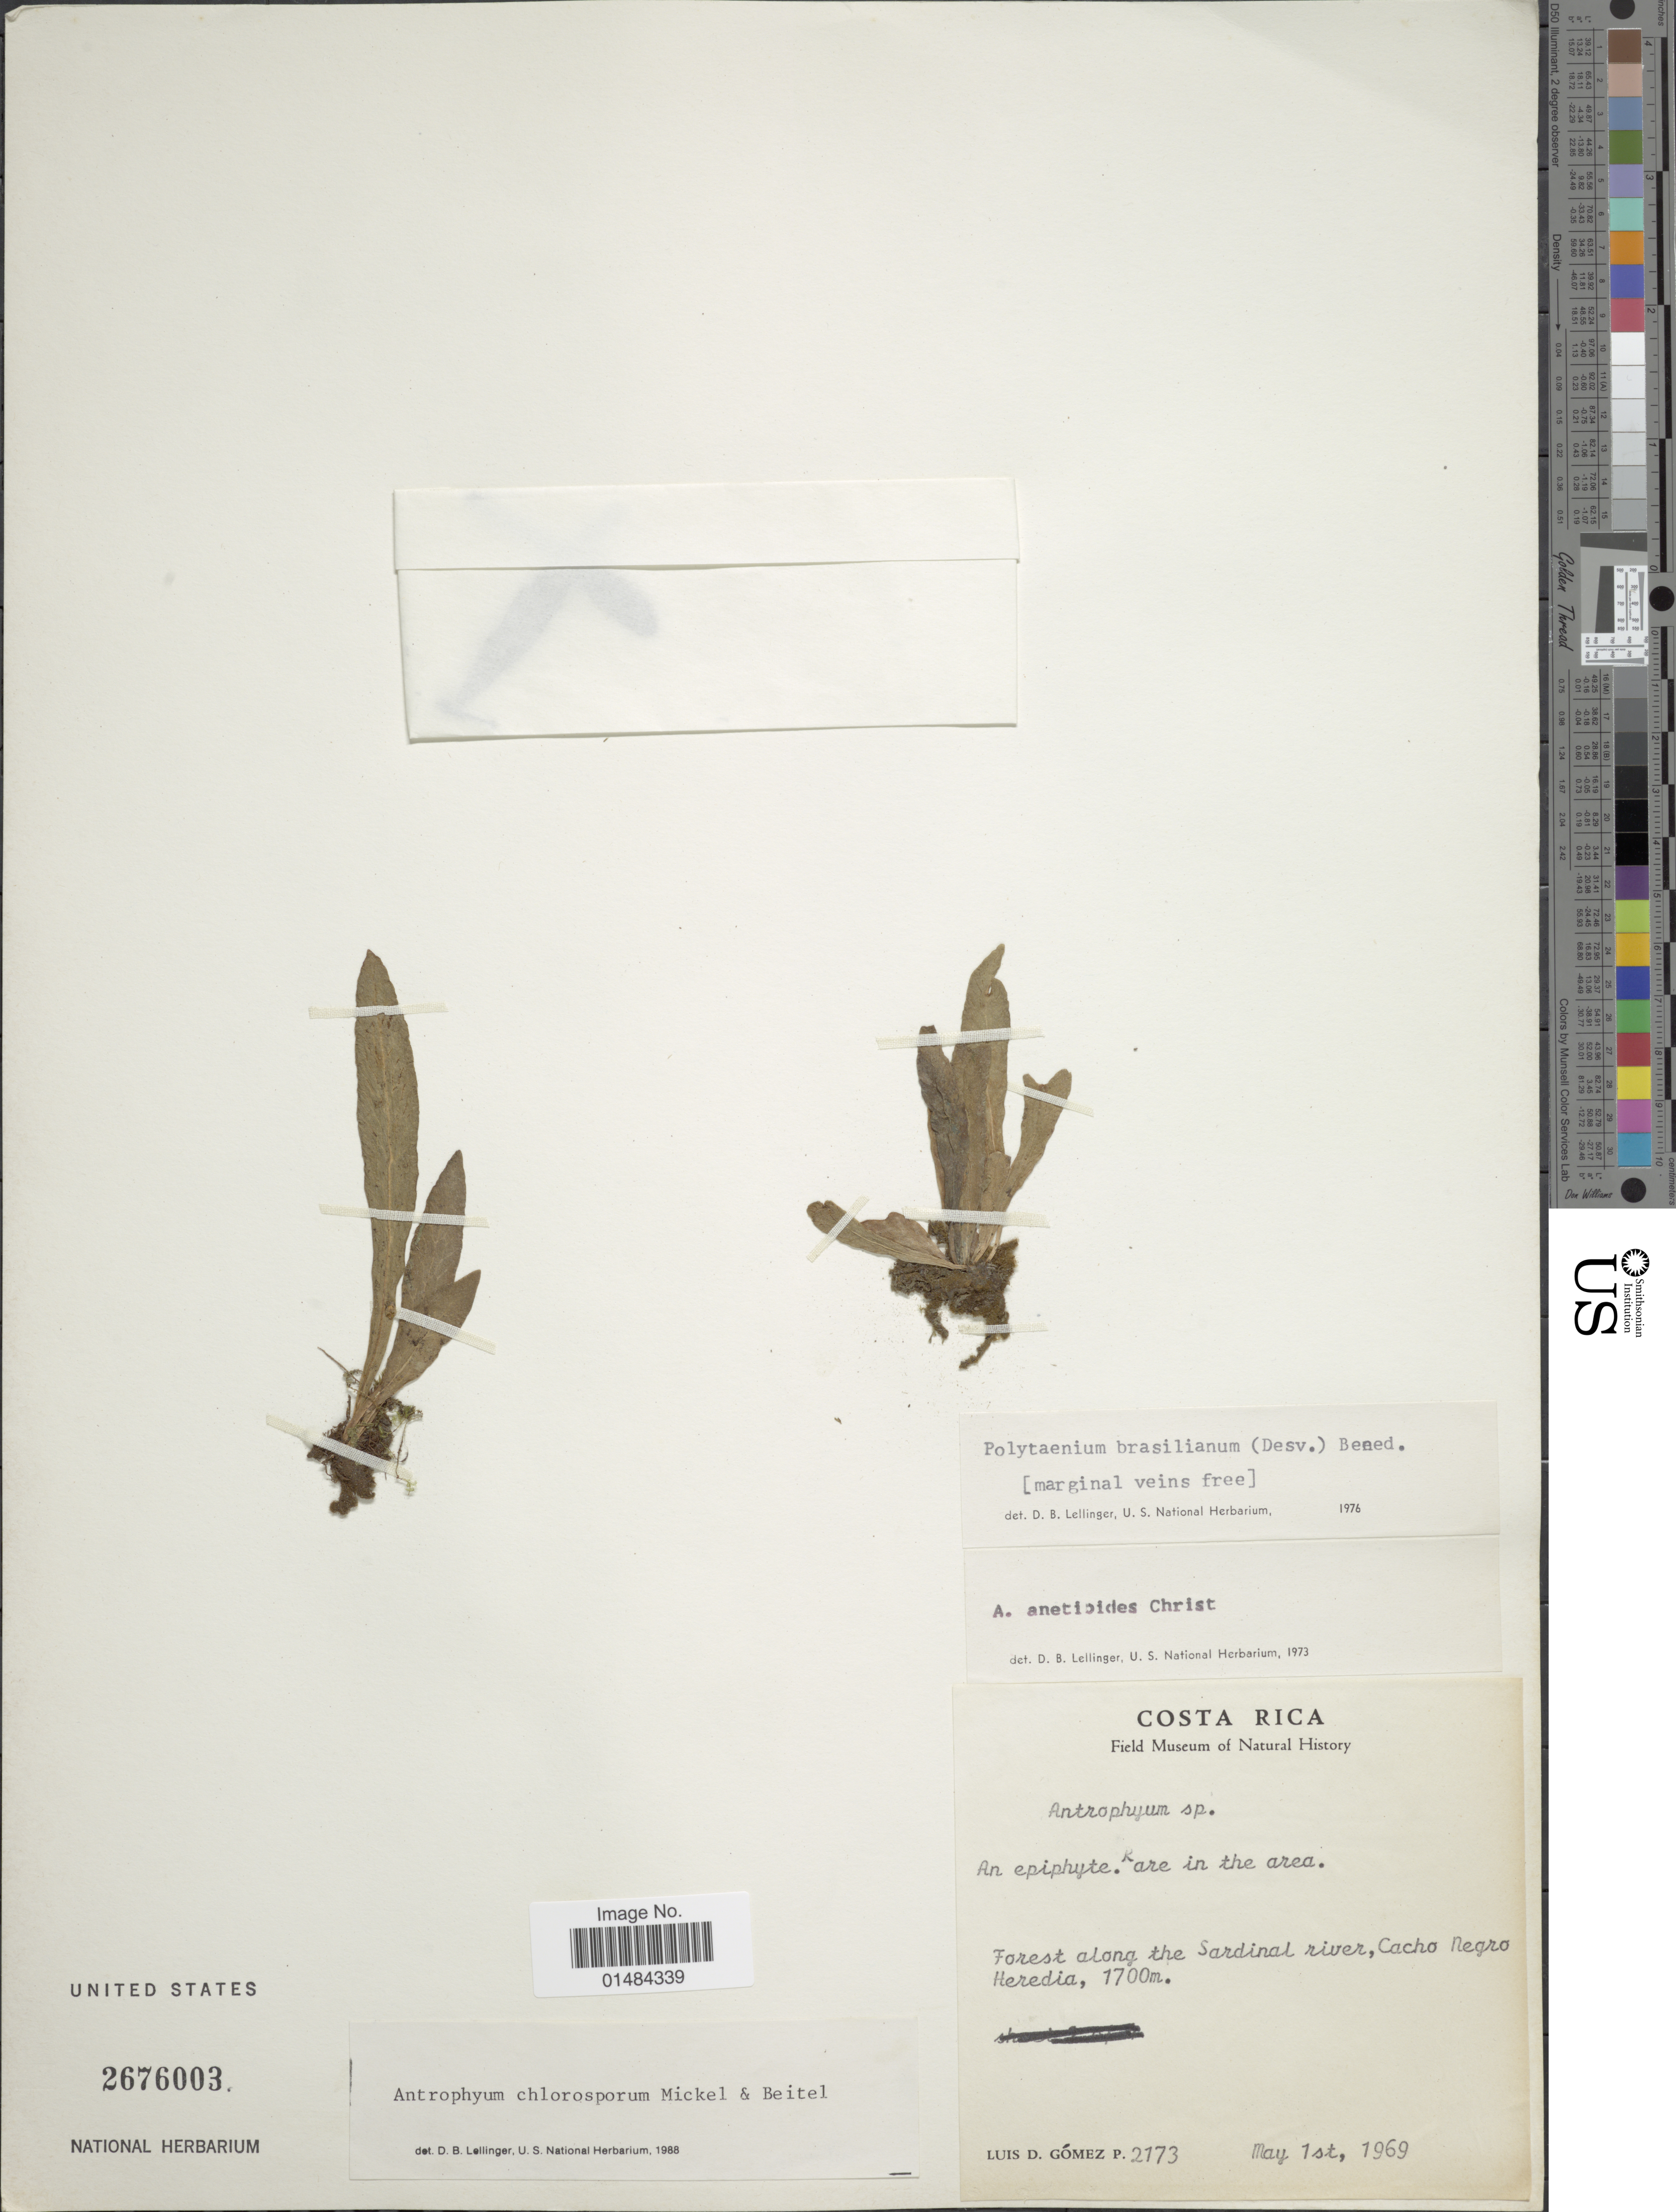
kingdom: Plantae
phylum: Tracheophyta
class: Polypodiopsida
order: Polypodiales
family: Pteridaceae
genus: Polytaenium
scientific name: Polytaenium chlorosporum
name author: (Mickel & Beitel) E.H. Crane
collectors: L. D. Gómez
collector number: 2173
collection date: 1969-05-01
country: Costa Rica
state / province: Heredia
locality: Costa Rica, Forest along the Sardinal river, Cacho Negro Heredia.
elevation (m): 1700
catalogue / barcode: US 2676003